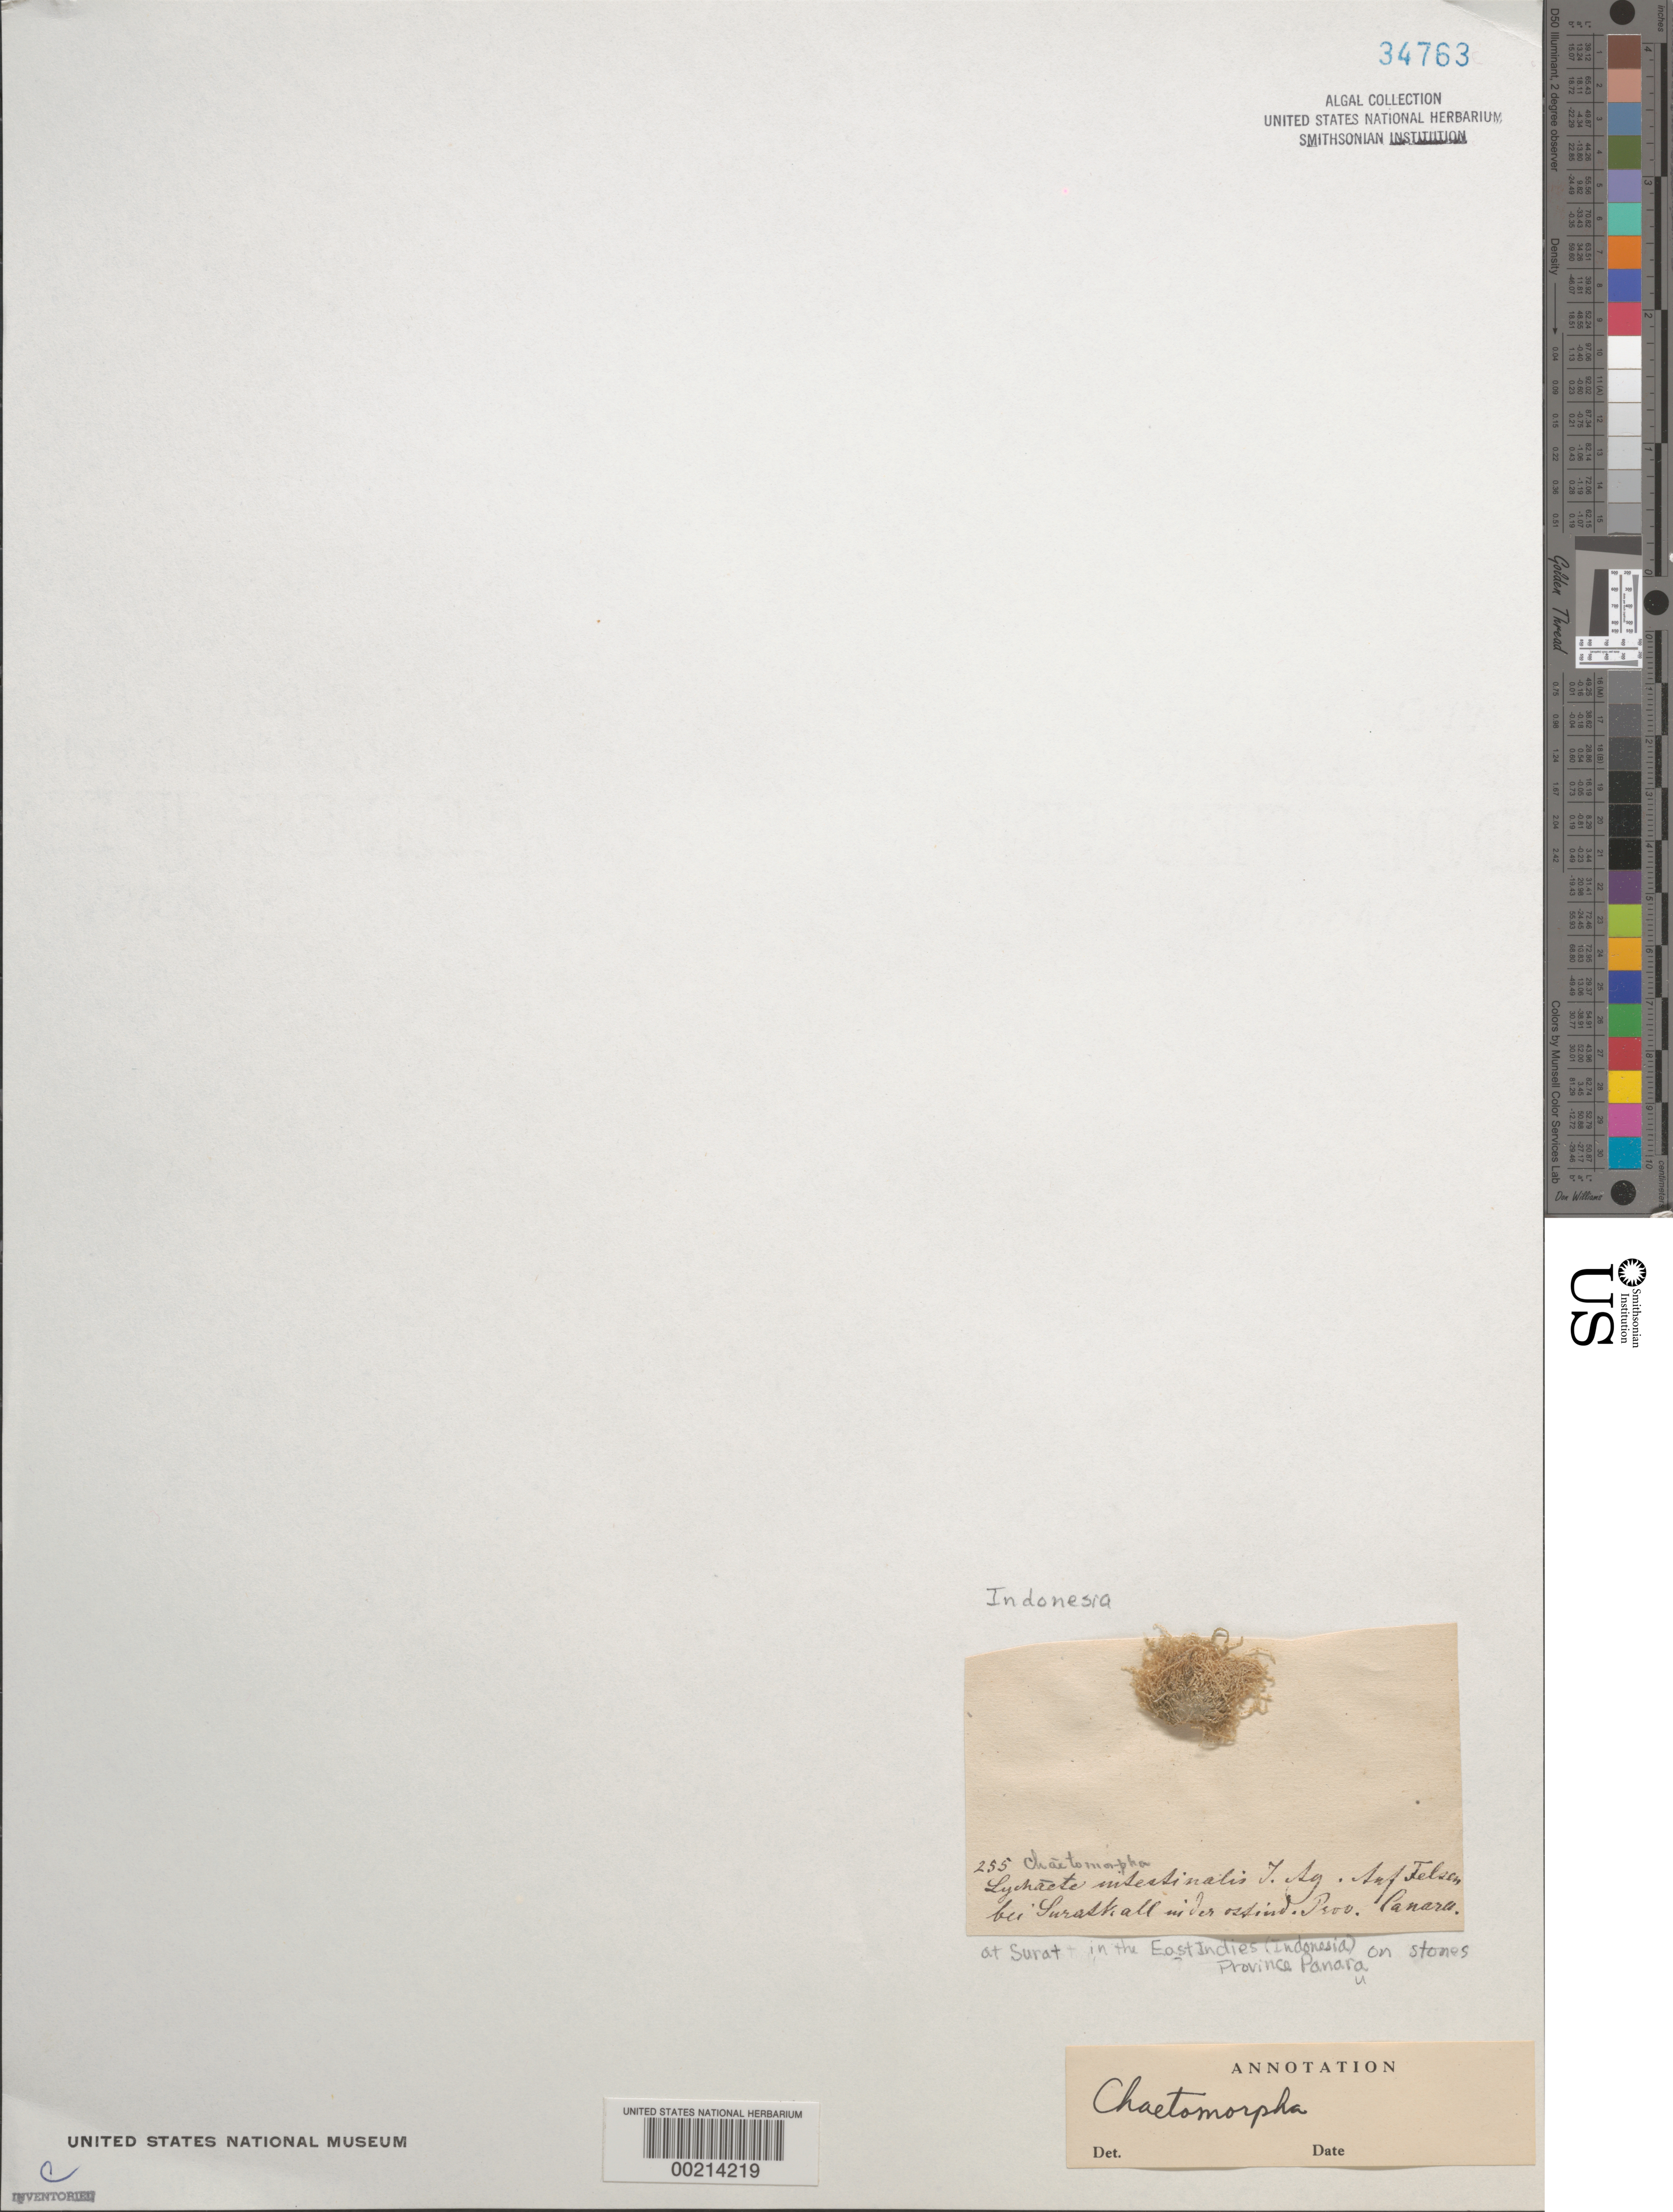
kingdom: Plantae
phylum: Chlorophyta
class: Ulvophyceae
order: Cladophorales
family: Cladophoraceae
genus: Chaetomorpha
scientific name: Chaetomorpha sp.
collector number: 255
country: Indonesia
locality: Suratkall, panaru province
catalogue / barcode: US 34763